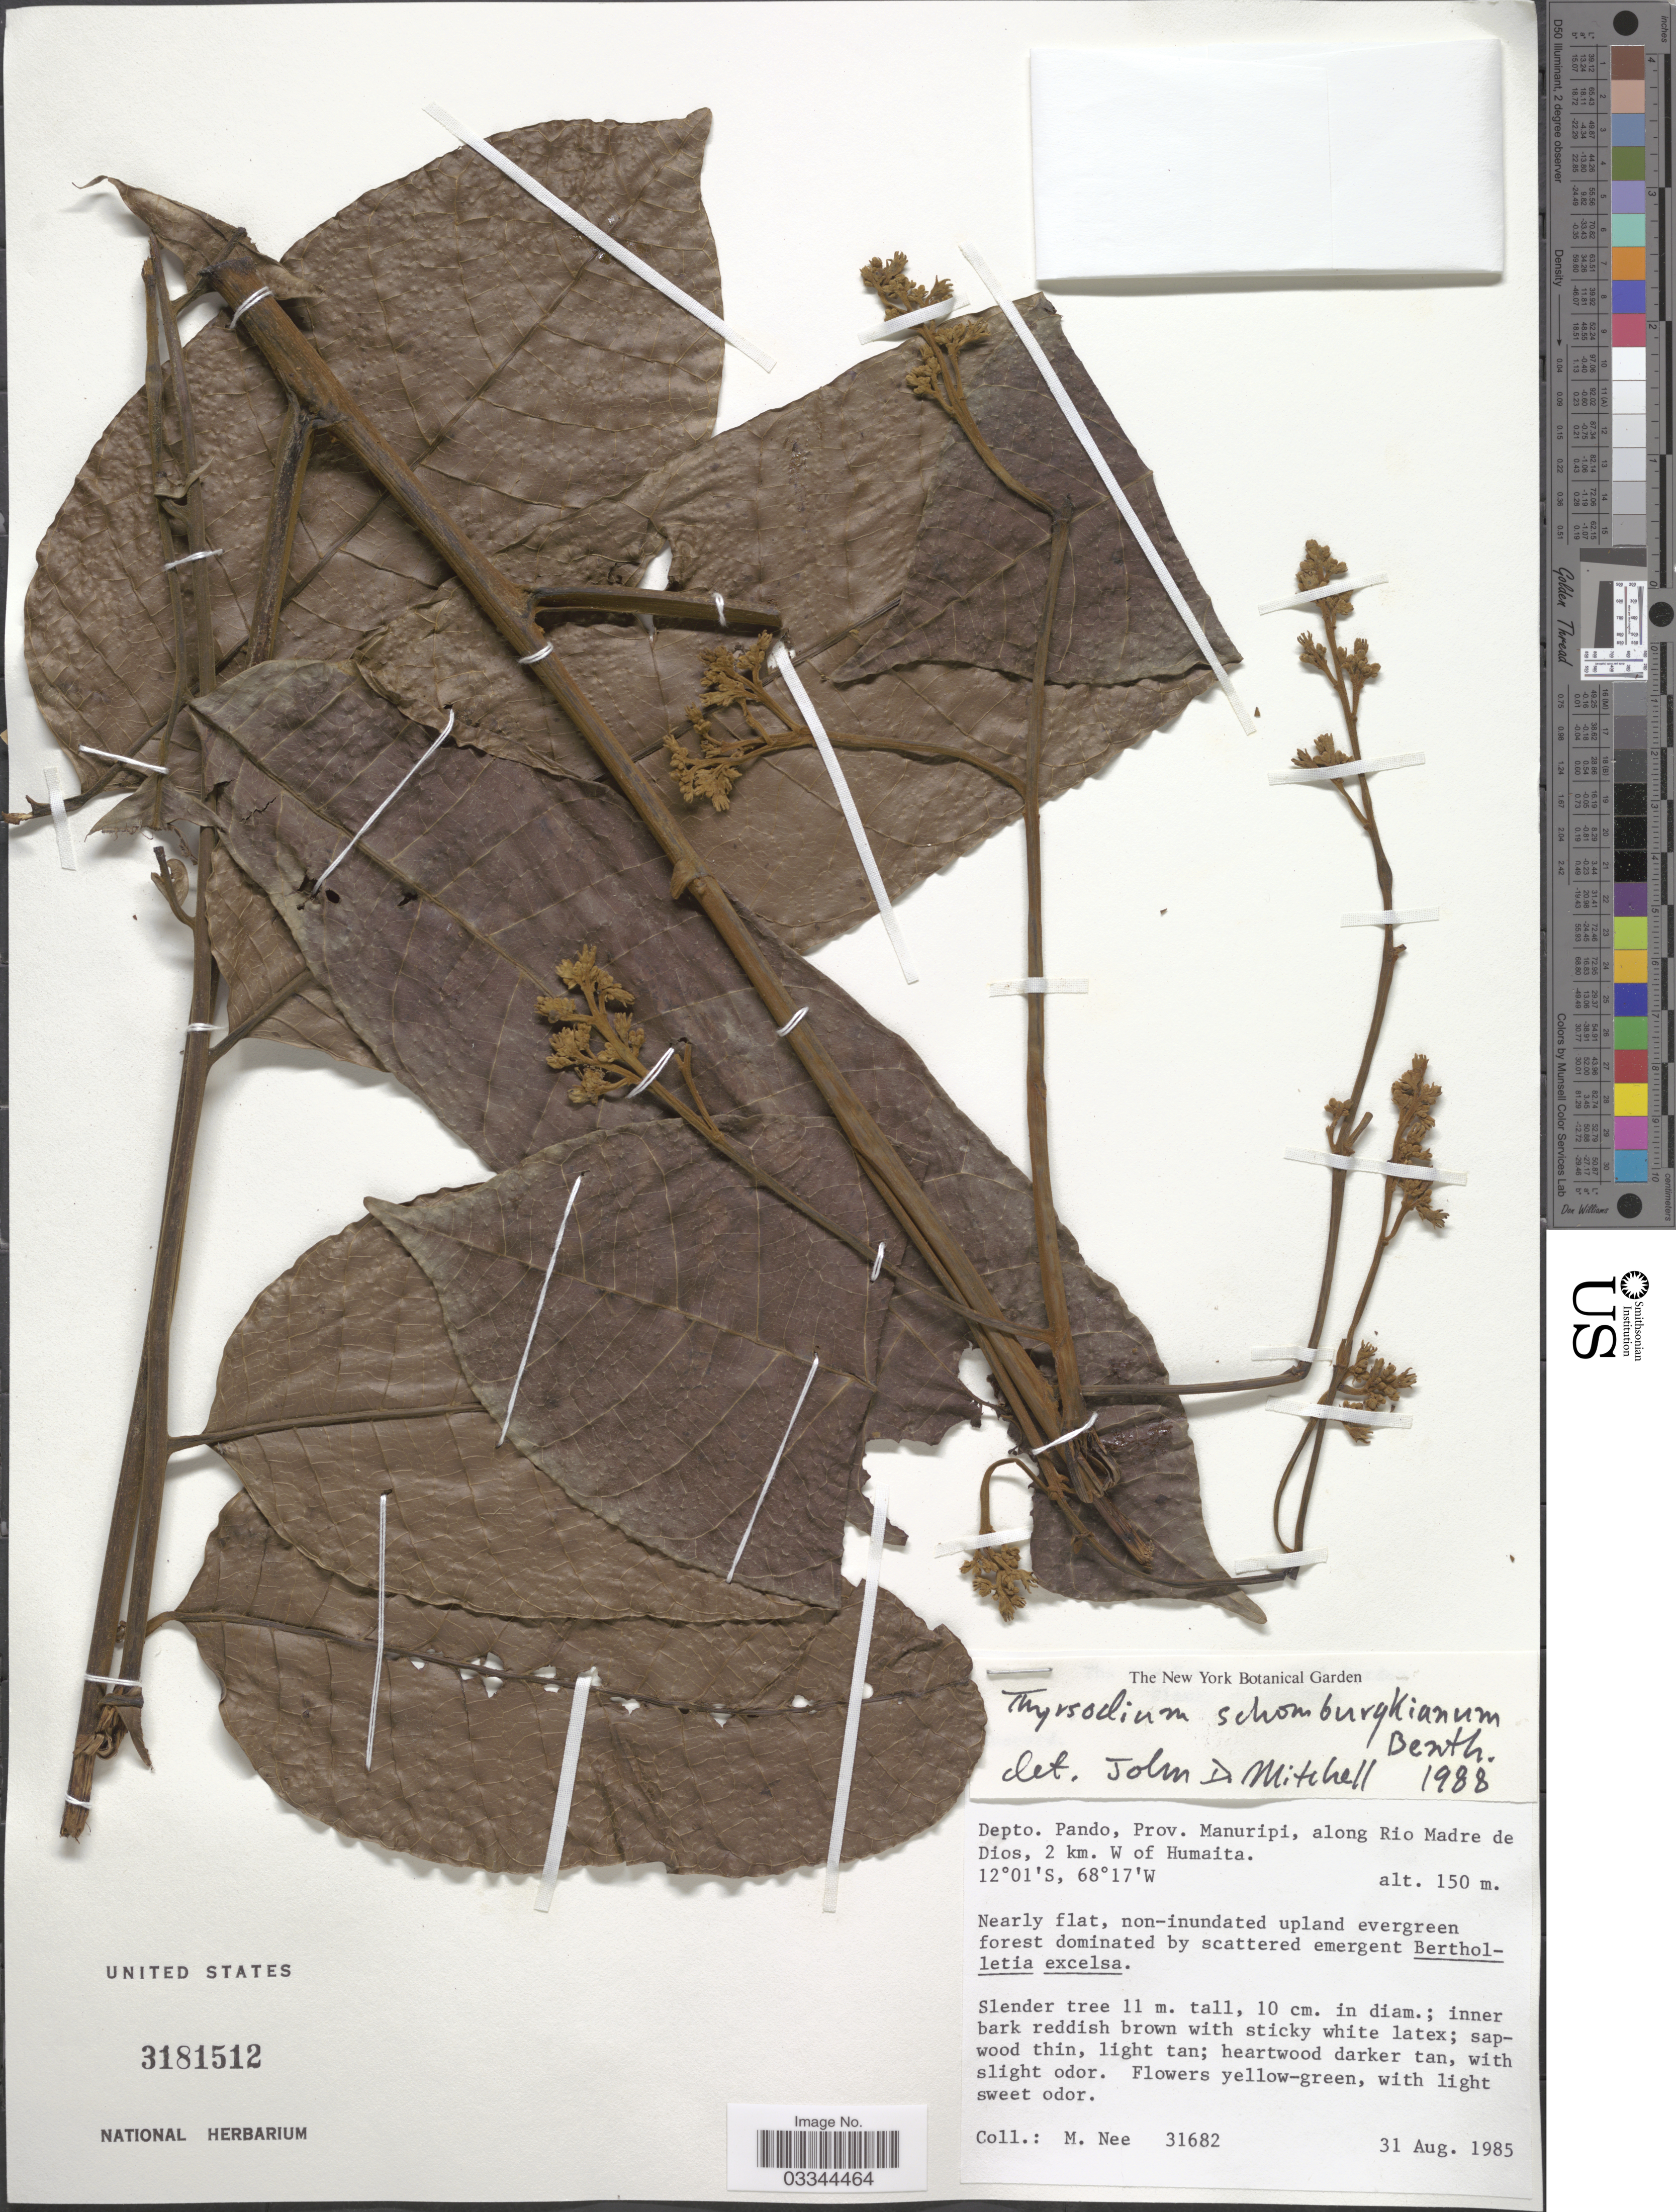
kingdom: Plantae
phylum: Tracheophyta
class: Magnoliopsida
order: Sapindales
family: Anacardiaceae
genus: Thyrsodium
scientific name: Thyrsodium schomburgkianum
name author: Benth.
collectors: M. Nee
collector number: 31682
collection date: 1985-08-31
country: Bolivia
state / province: Pando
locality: Depto. Pando, Prov. Manuripi, along Rio Madre de Dios, 2 km. W of Humaita.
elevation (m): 150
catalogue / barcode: US 3181512